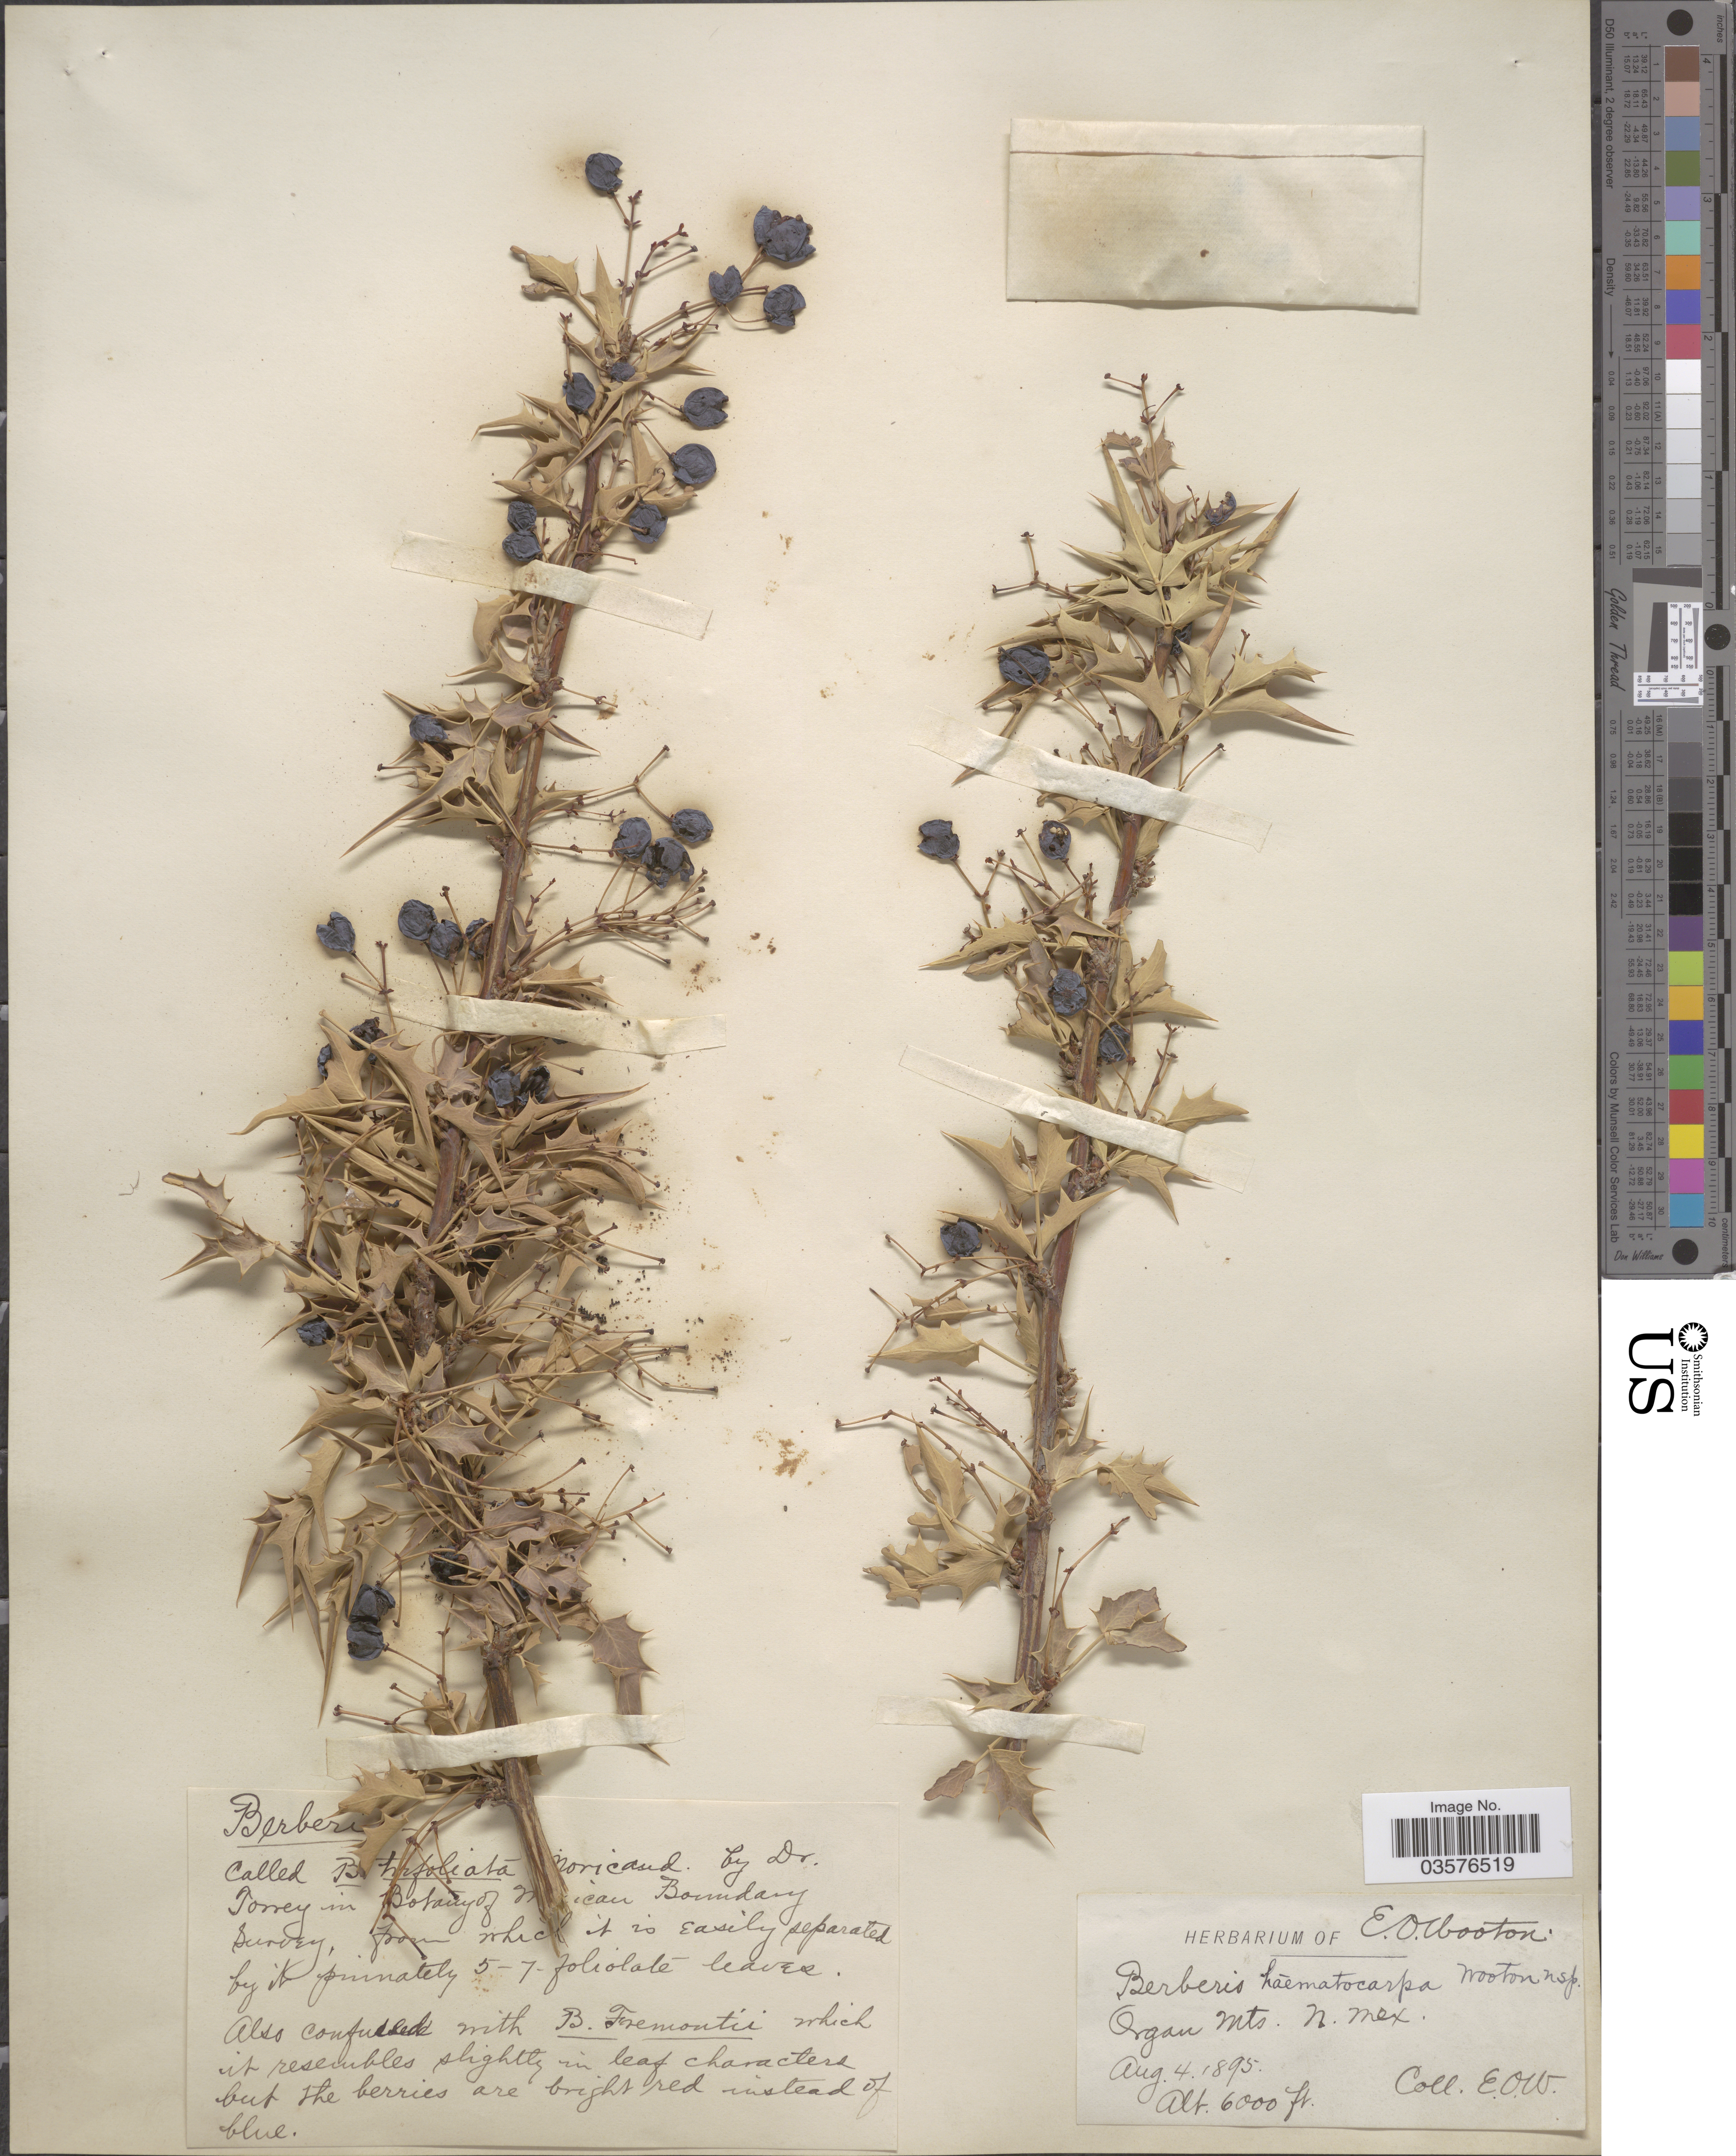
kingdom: Plantae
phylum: Tracheophyta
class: Magnoliopsida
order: Ranunculales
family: Berberidaceae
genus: Mahonia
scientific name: Mahonia haematocarpa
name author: (Wooton) Fedde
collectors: E. O. Wooton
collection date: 1895-08-04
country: United States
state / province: New Mexico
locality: Organ Mts.